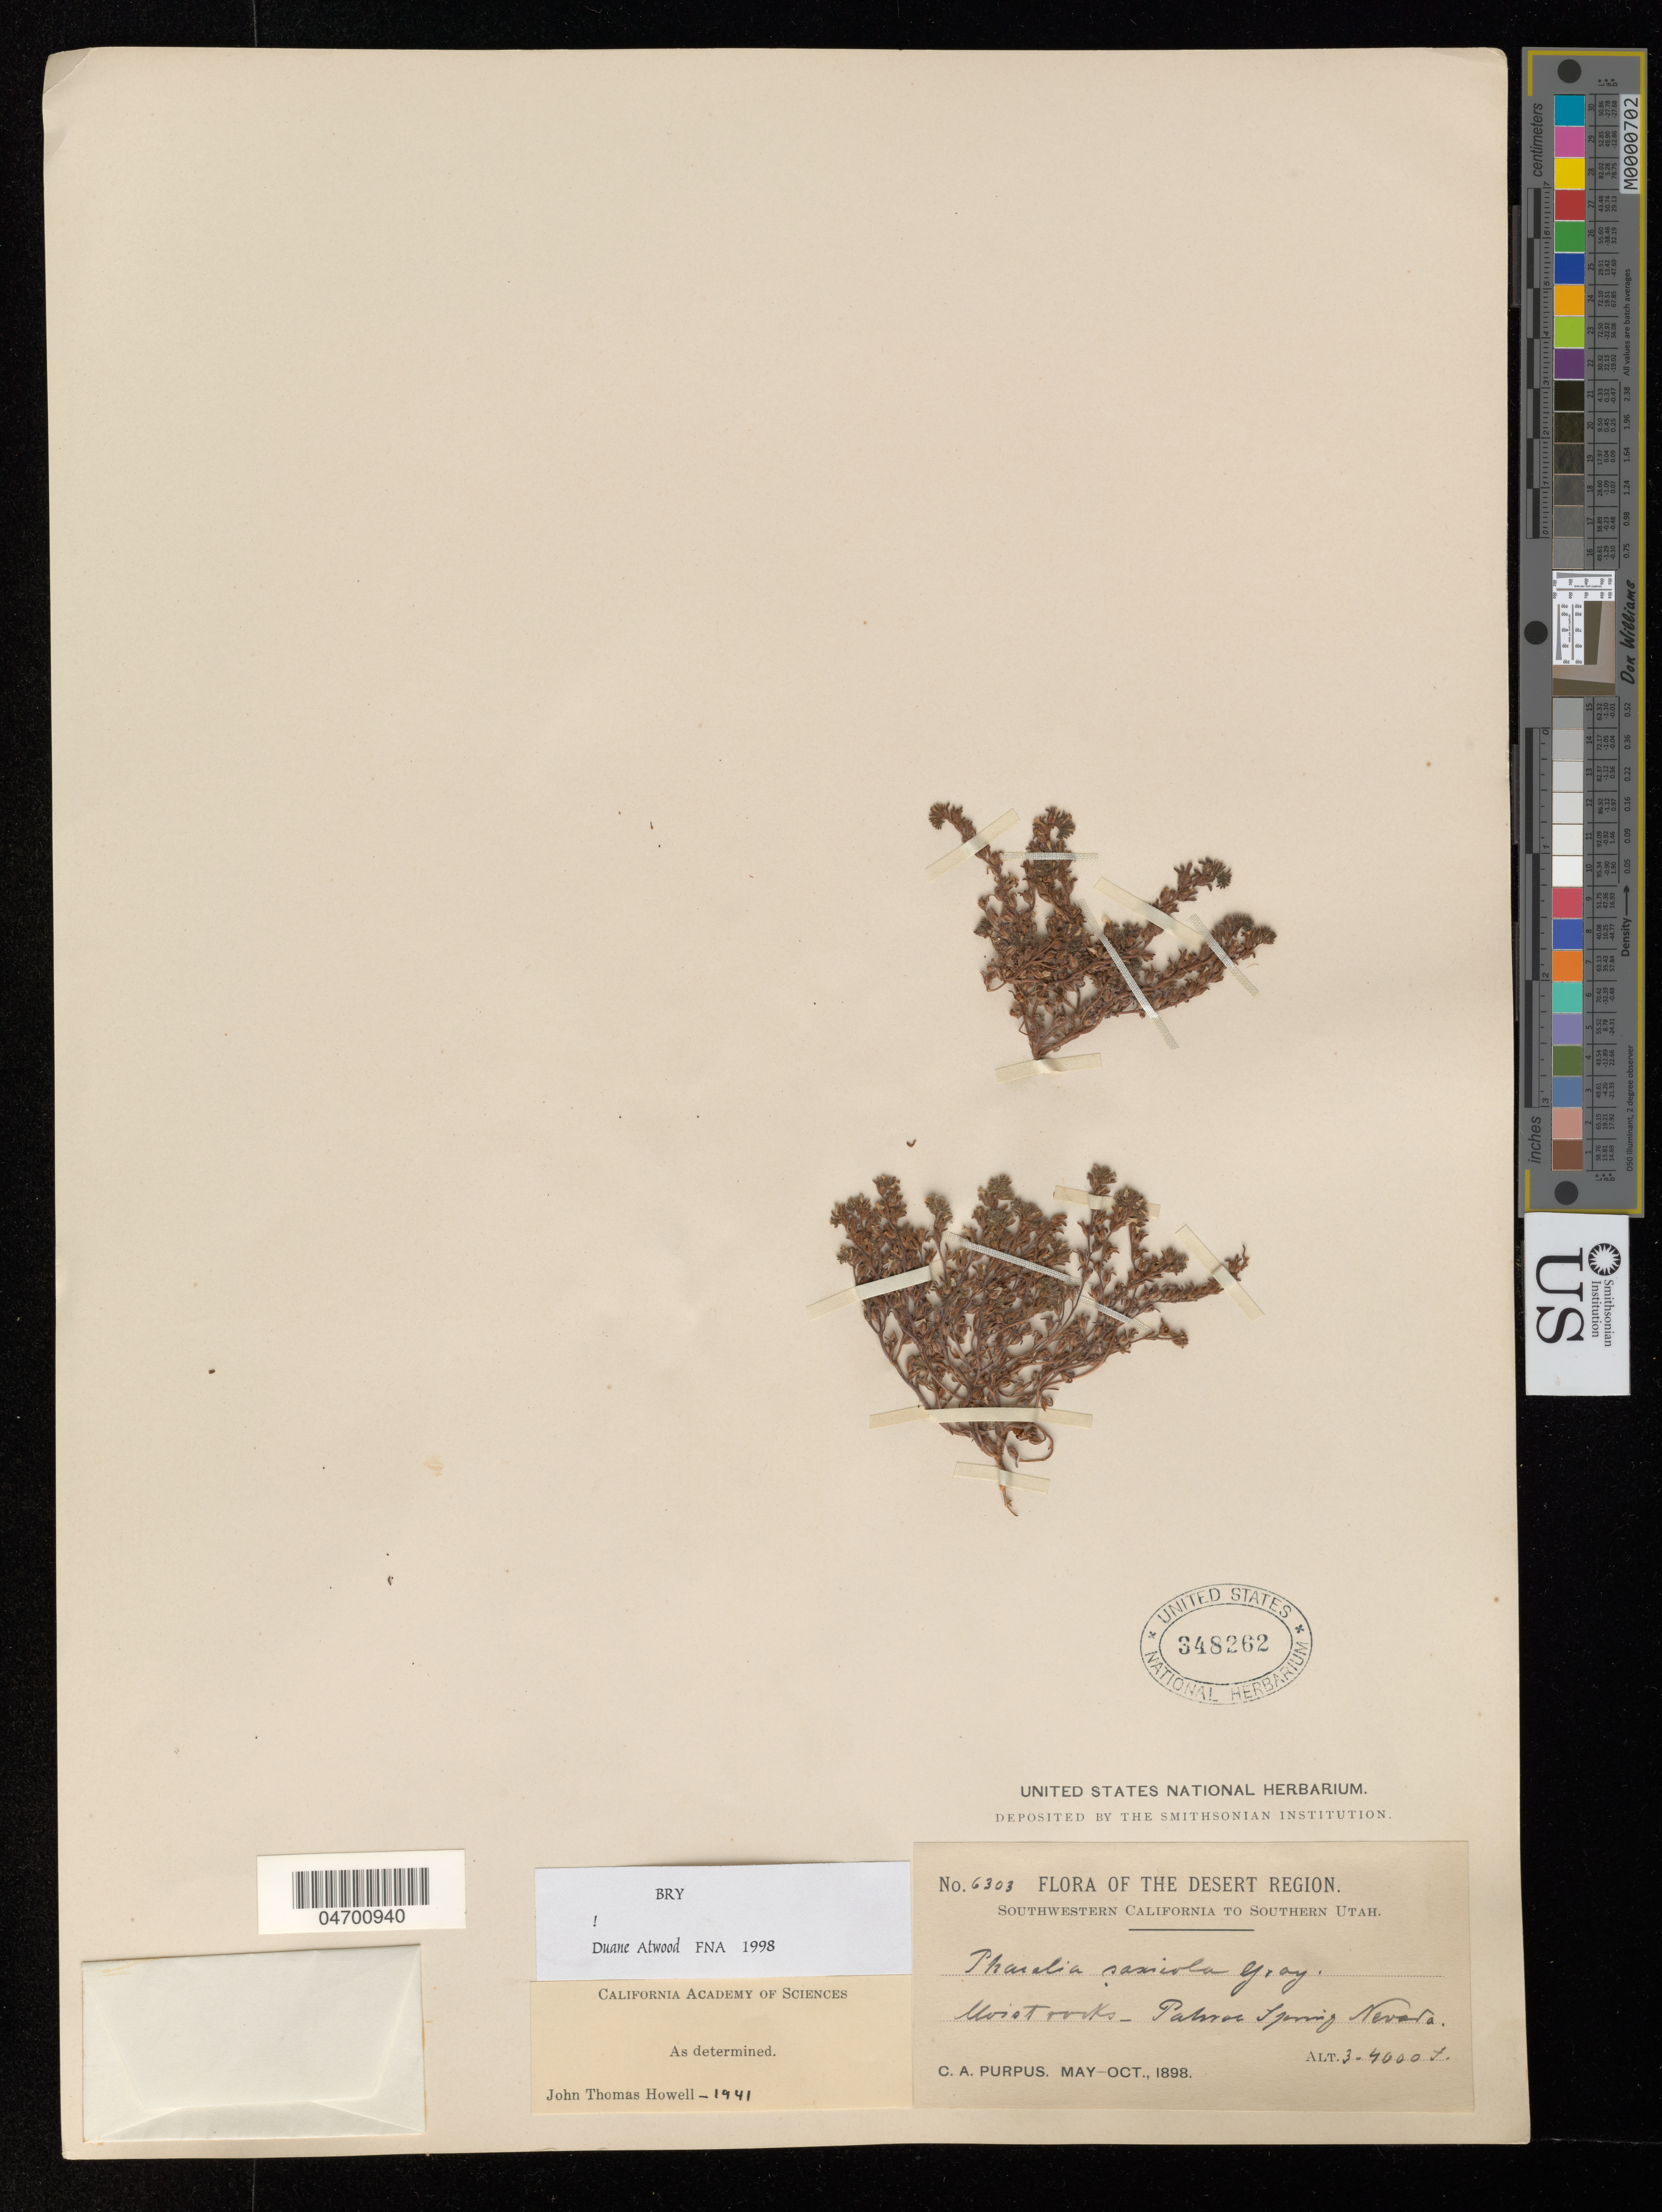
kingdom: Plantae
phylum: Tracheophyta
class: Magnoliopsida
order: Boraginales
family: Hydrophyllaceae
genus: Phacelia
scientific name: Phacelia saxicola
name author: A. Gray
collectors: C. A. Purpus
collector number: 6303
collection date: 1898-05/1898-10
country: United States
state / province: Nevada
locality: The Desert Region. Southwestern California to Southern Utah. Palmer Spring.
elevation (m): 914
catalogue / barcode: US 348262